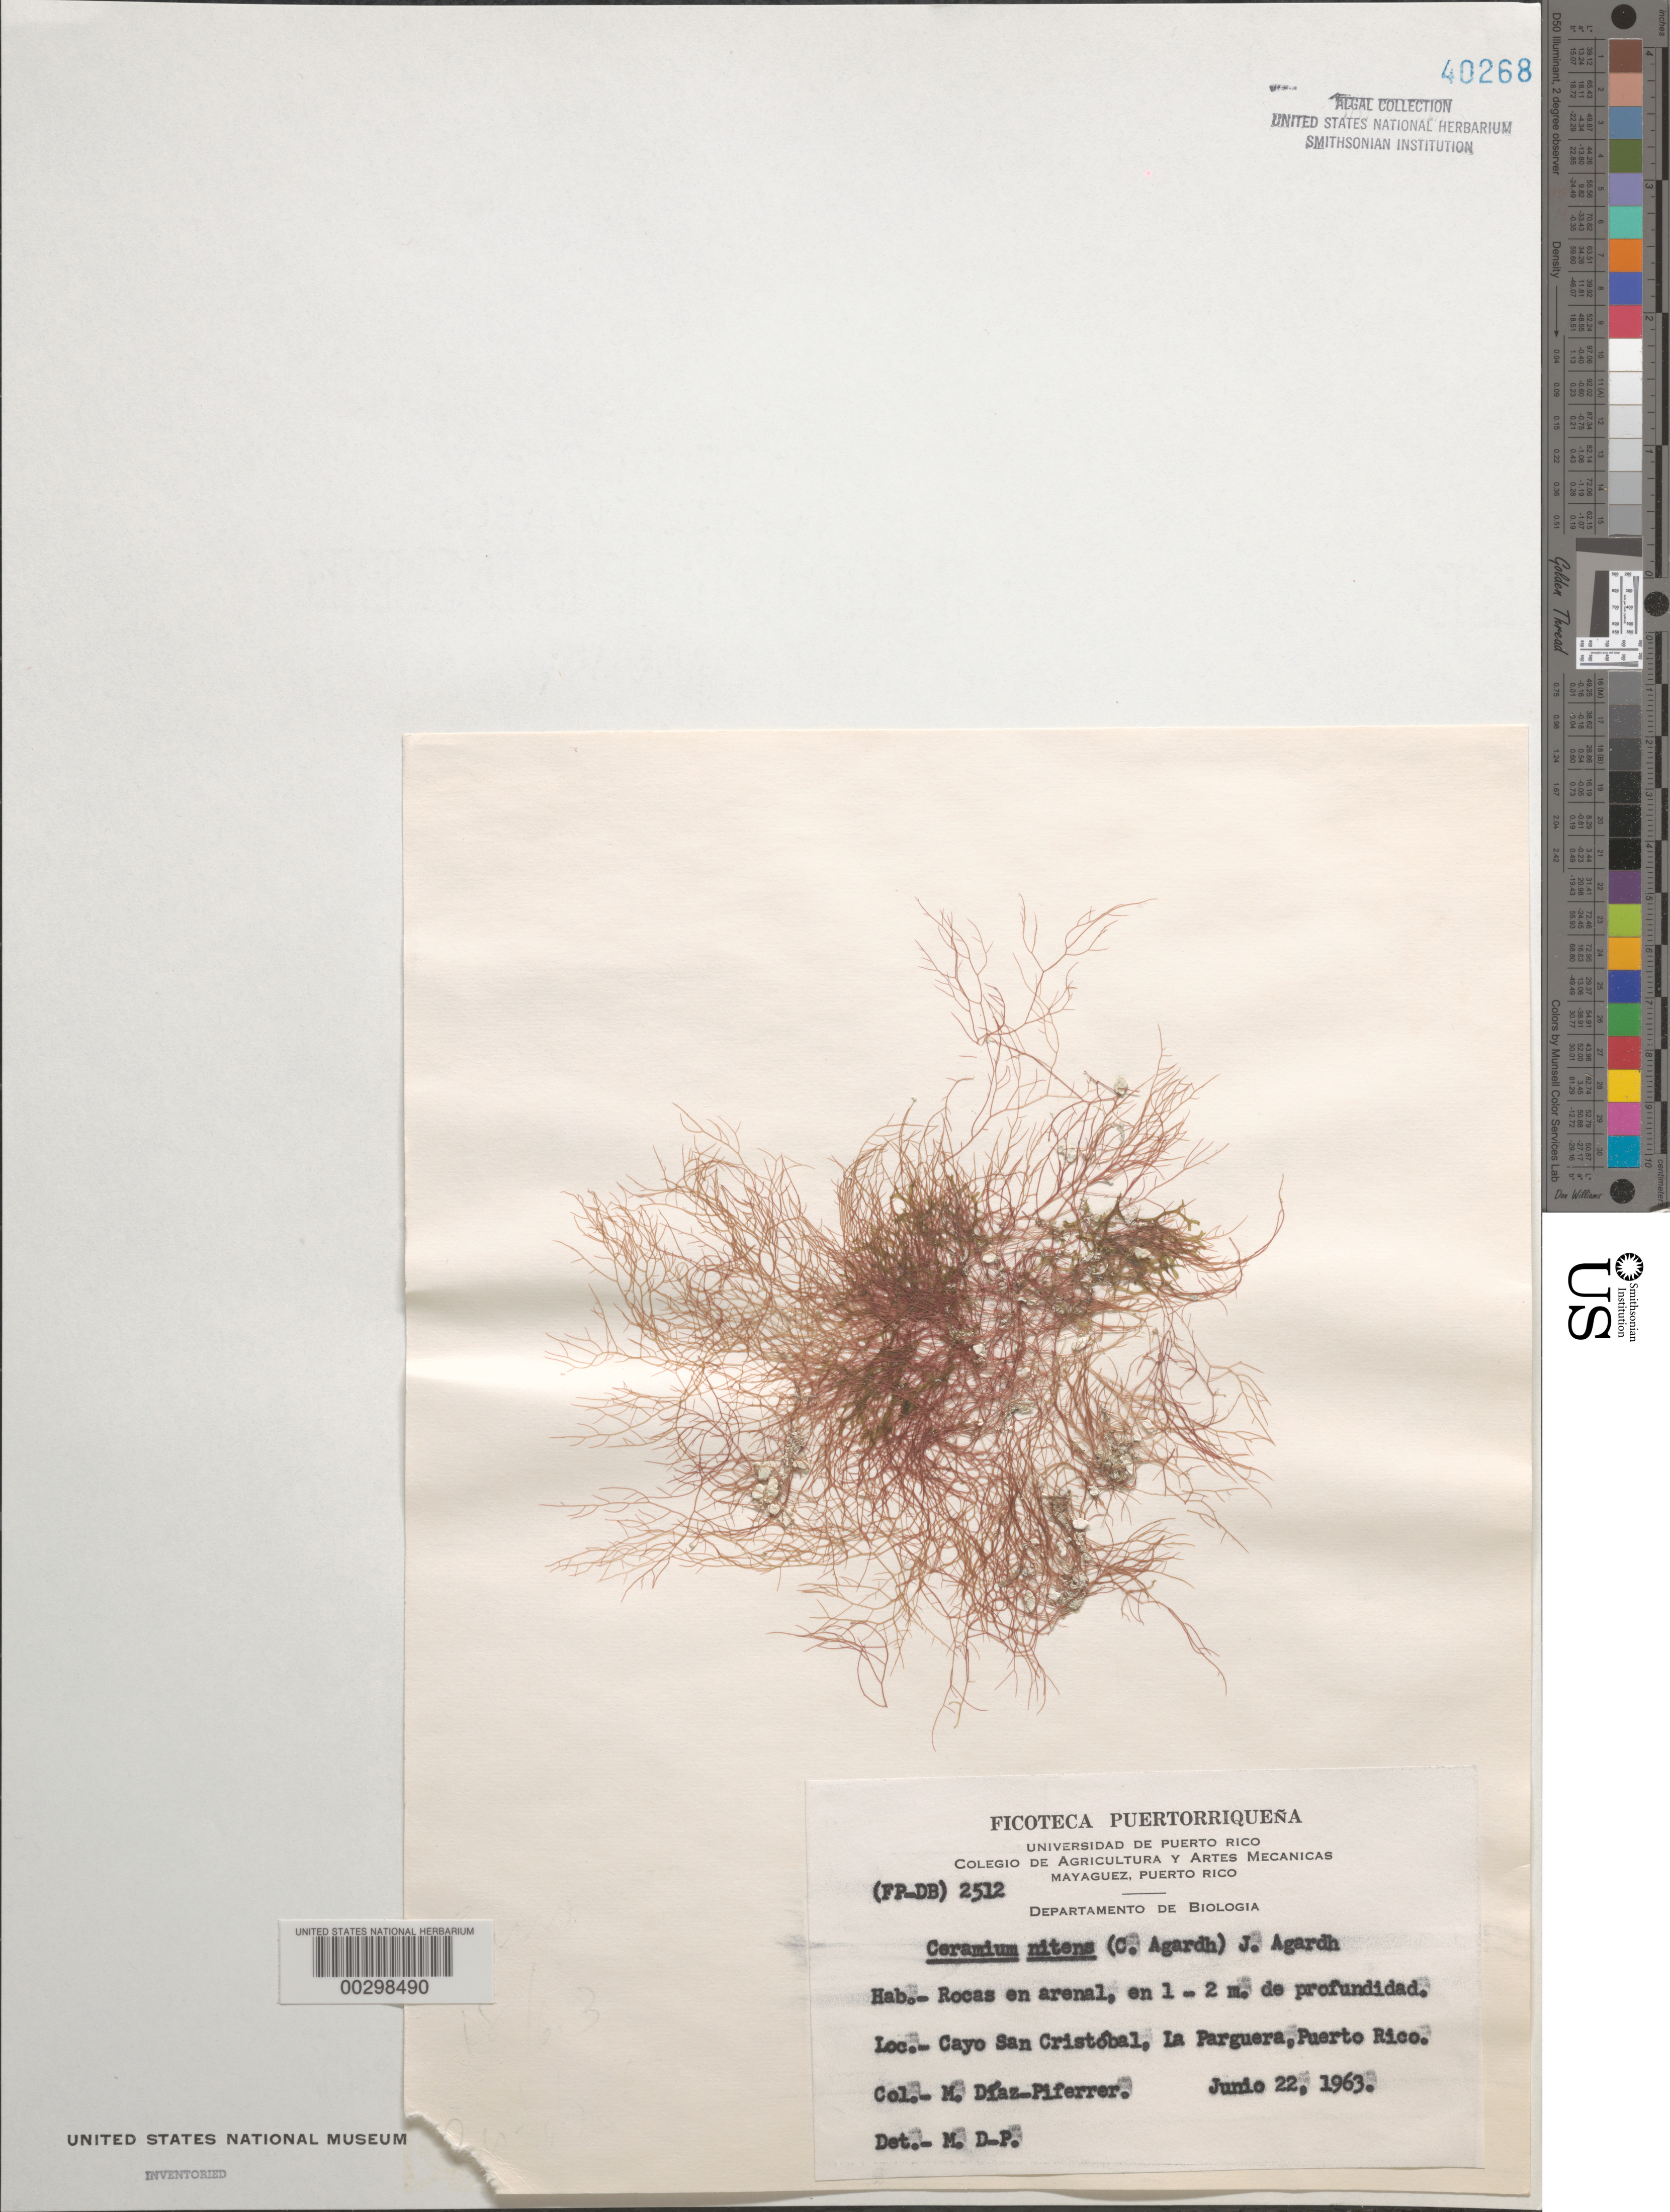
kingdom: Plantae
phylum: Rhodophyta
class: Florideophyceae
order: Ceramiales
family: Ceramiaceae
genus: Ceramium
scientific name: Ceramium nitens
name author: (C. Agardh) J. Agardh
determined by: Diaz-Piferrer, M.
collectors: M. Diaz-Piferrer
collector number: (fp-db) 2512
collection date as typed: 25 Jun 1963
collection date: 1963-06-25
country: Puerto Rico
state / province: Lajas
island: Cayo San Cristobal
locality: La Parguera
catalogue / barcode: US 40268